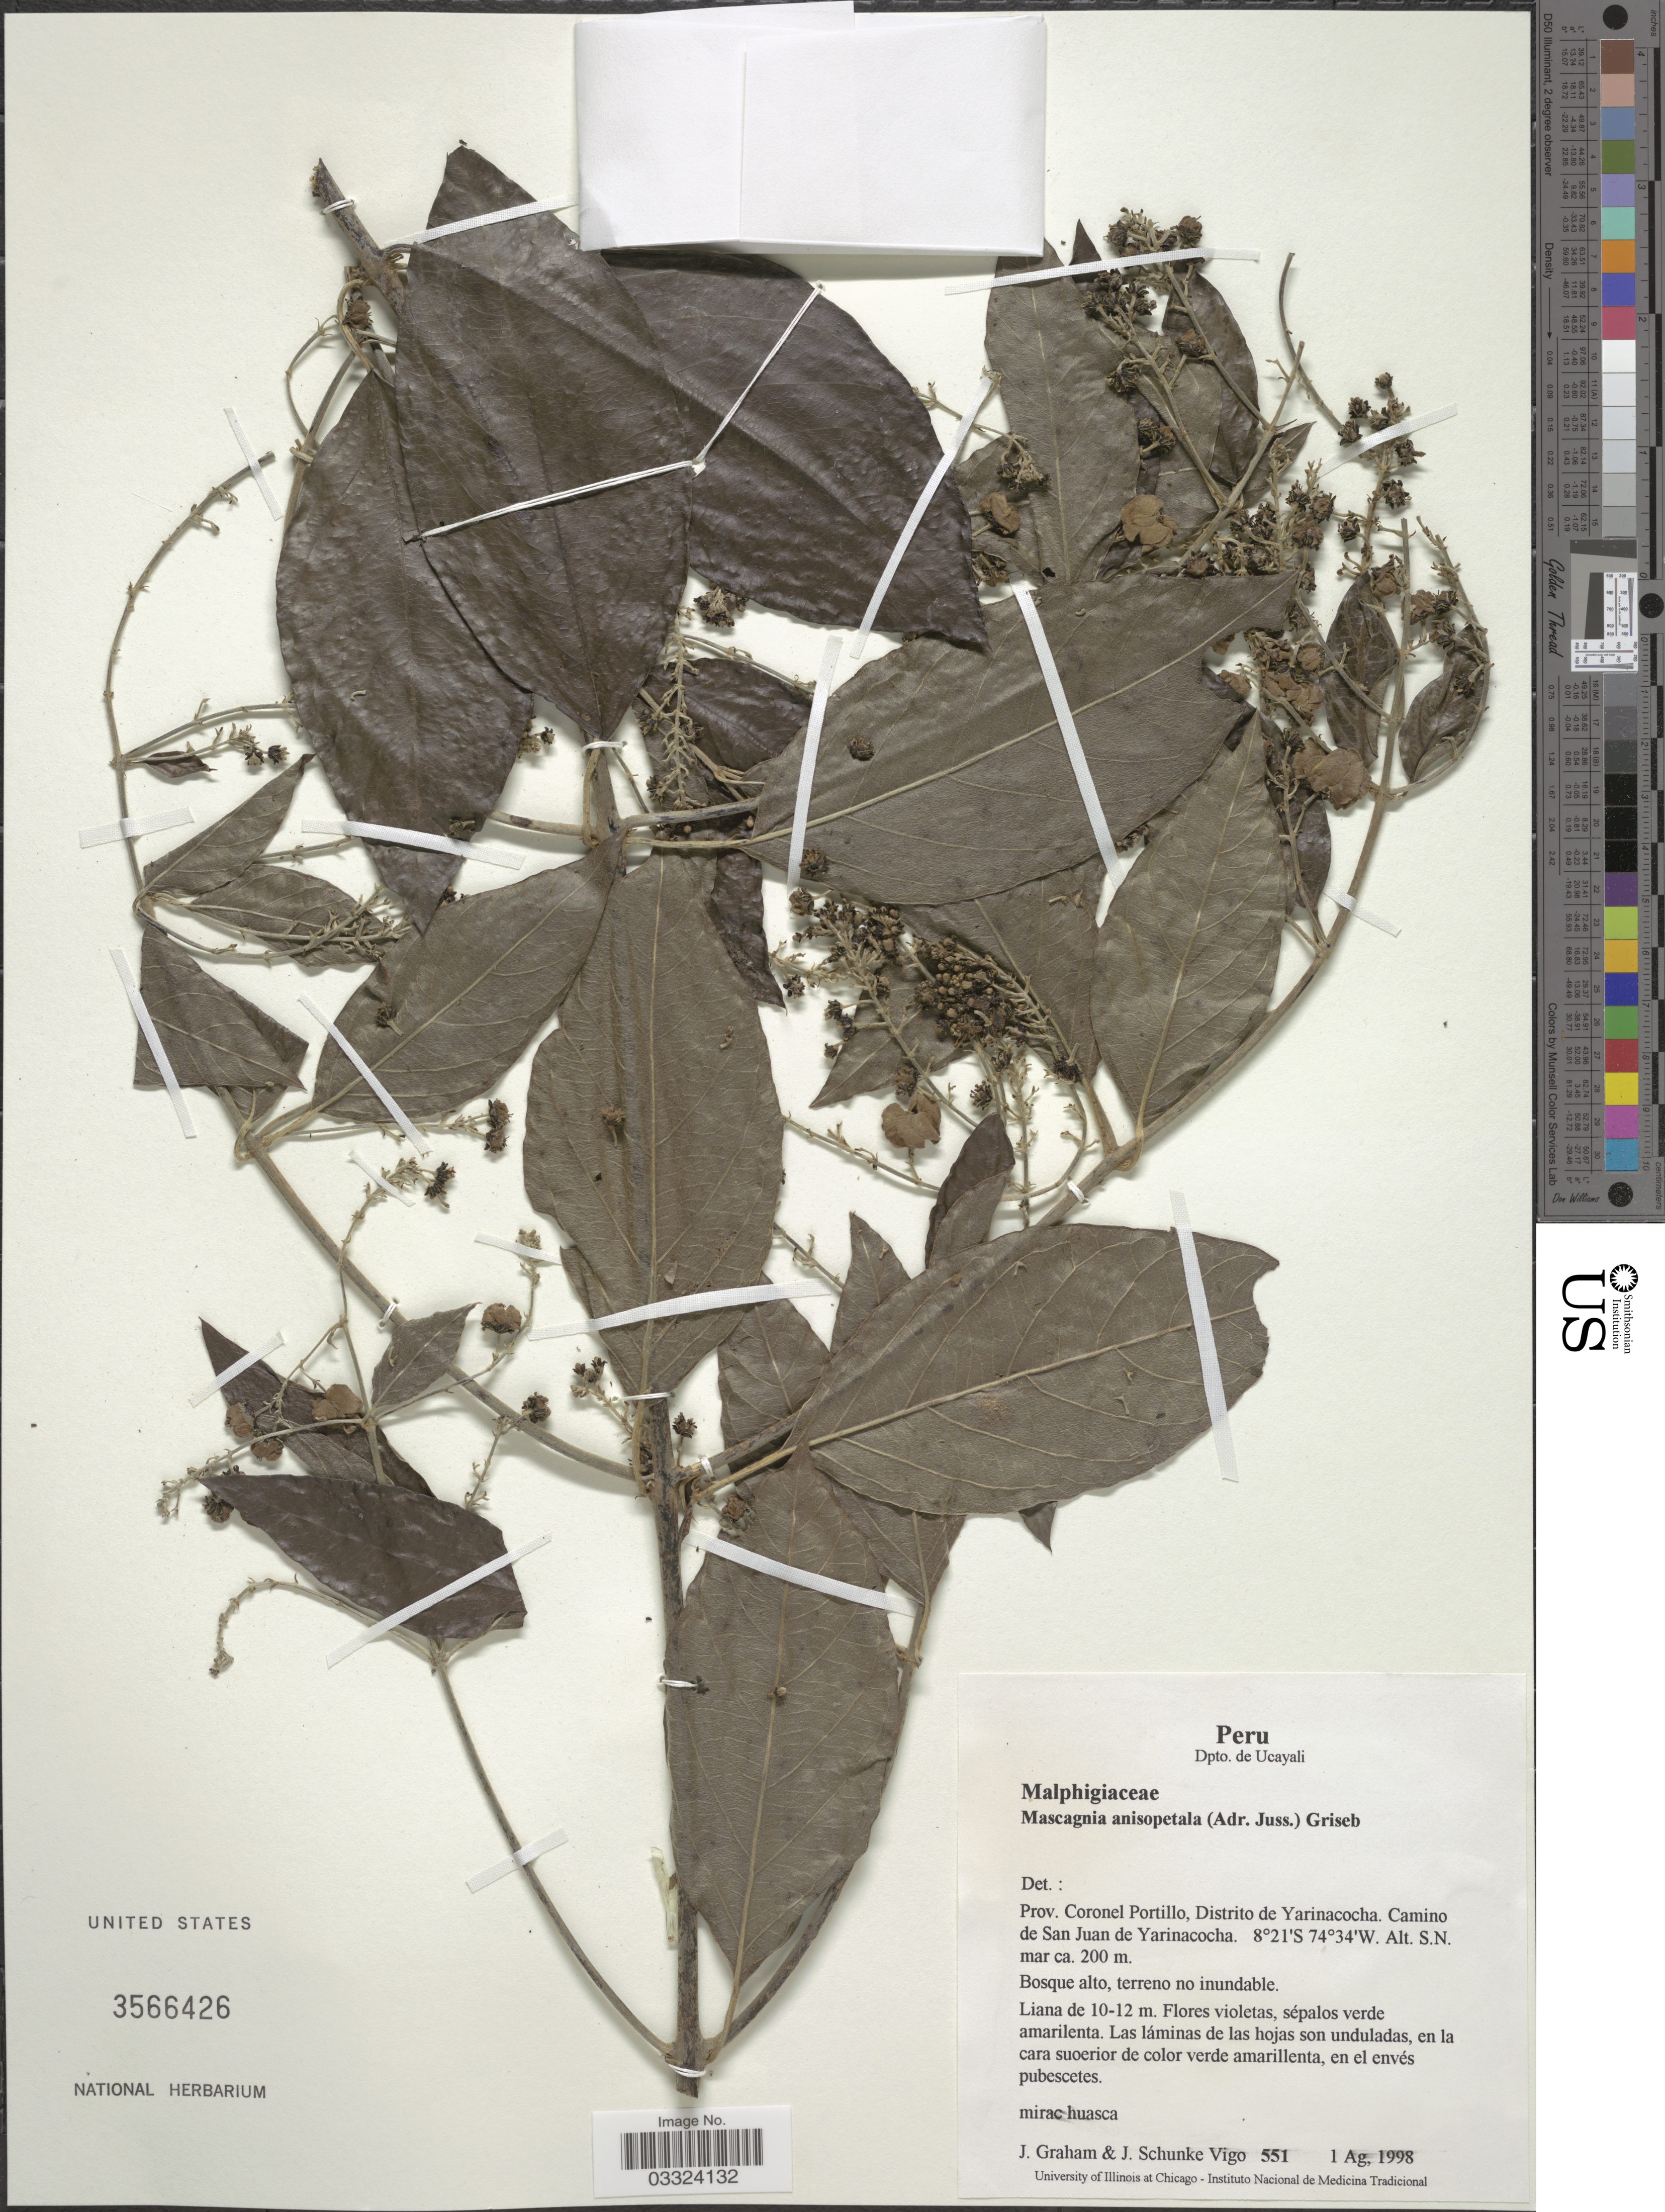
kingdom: Plantae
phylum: Tracheophyta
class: Magnoliopsida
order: Malpighiales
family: Malpighiaceae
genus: Alicia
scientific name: Alicia anisopetala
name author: (A. Juss.) W.R. Anderson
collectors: J. Graham & J. Schunke Vigo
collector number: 551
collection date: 1998-08-01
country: Peru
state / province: Ucayali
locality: Dpto. Ucayali. Prov. Coronel Portillo, Distrito de Yarinacocha. Camino de San Juan de Yarinacocha.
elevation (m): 200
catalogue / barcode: US 3566426